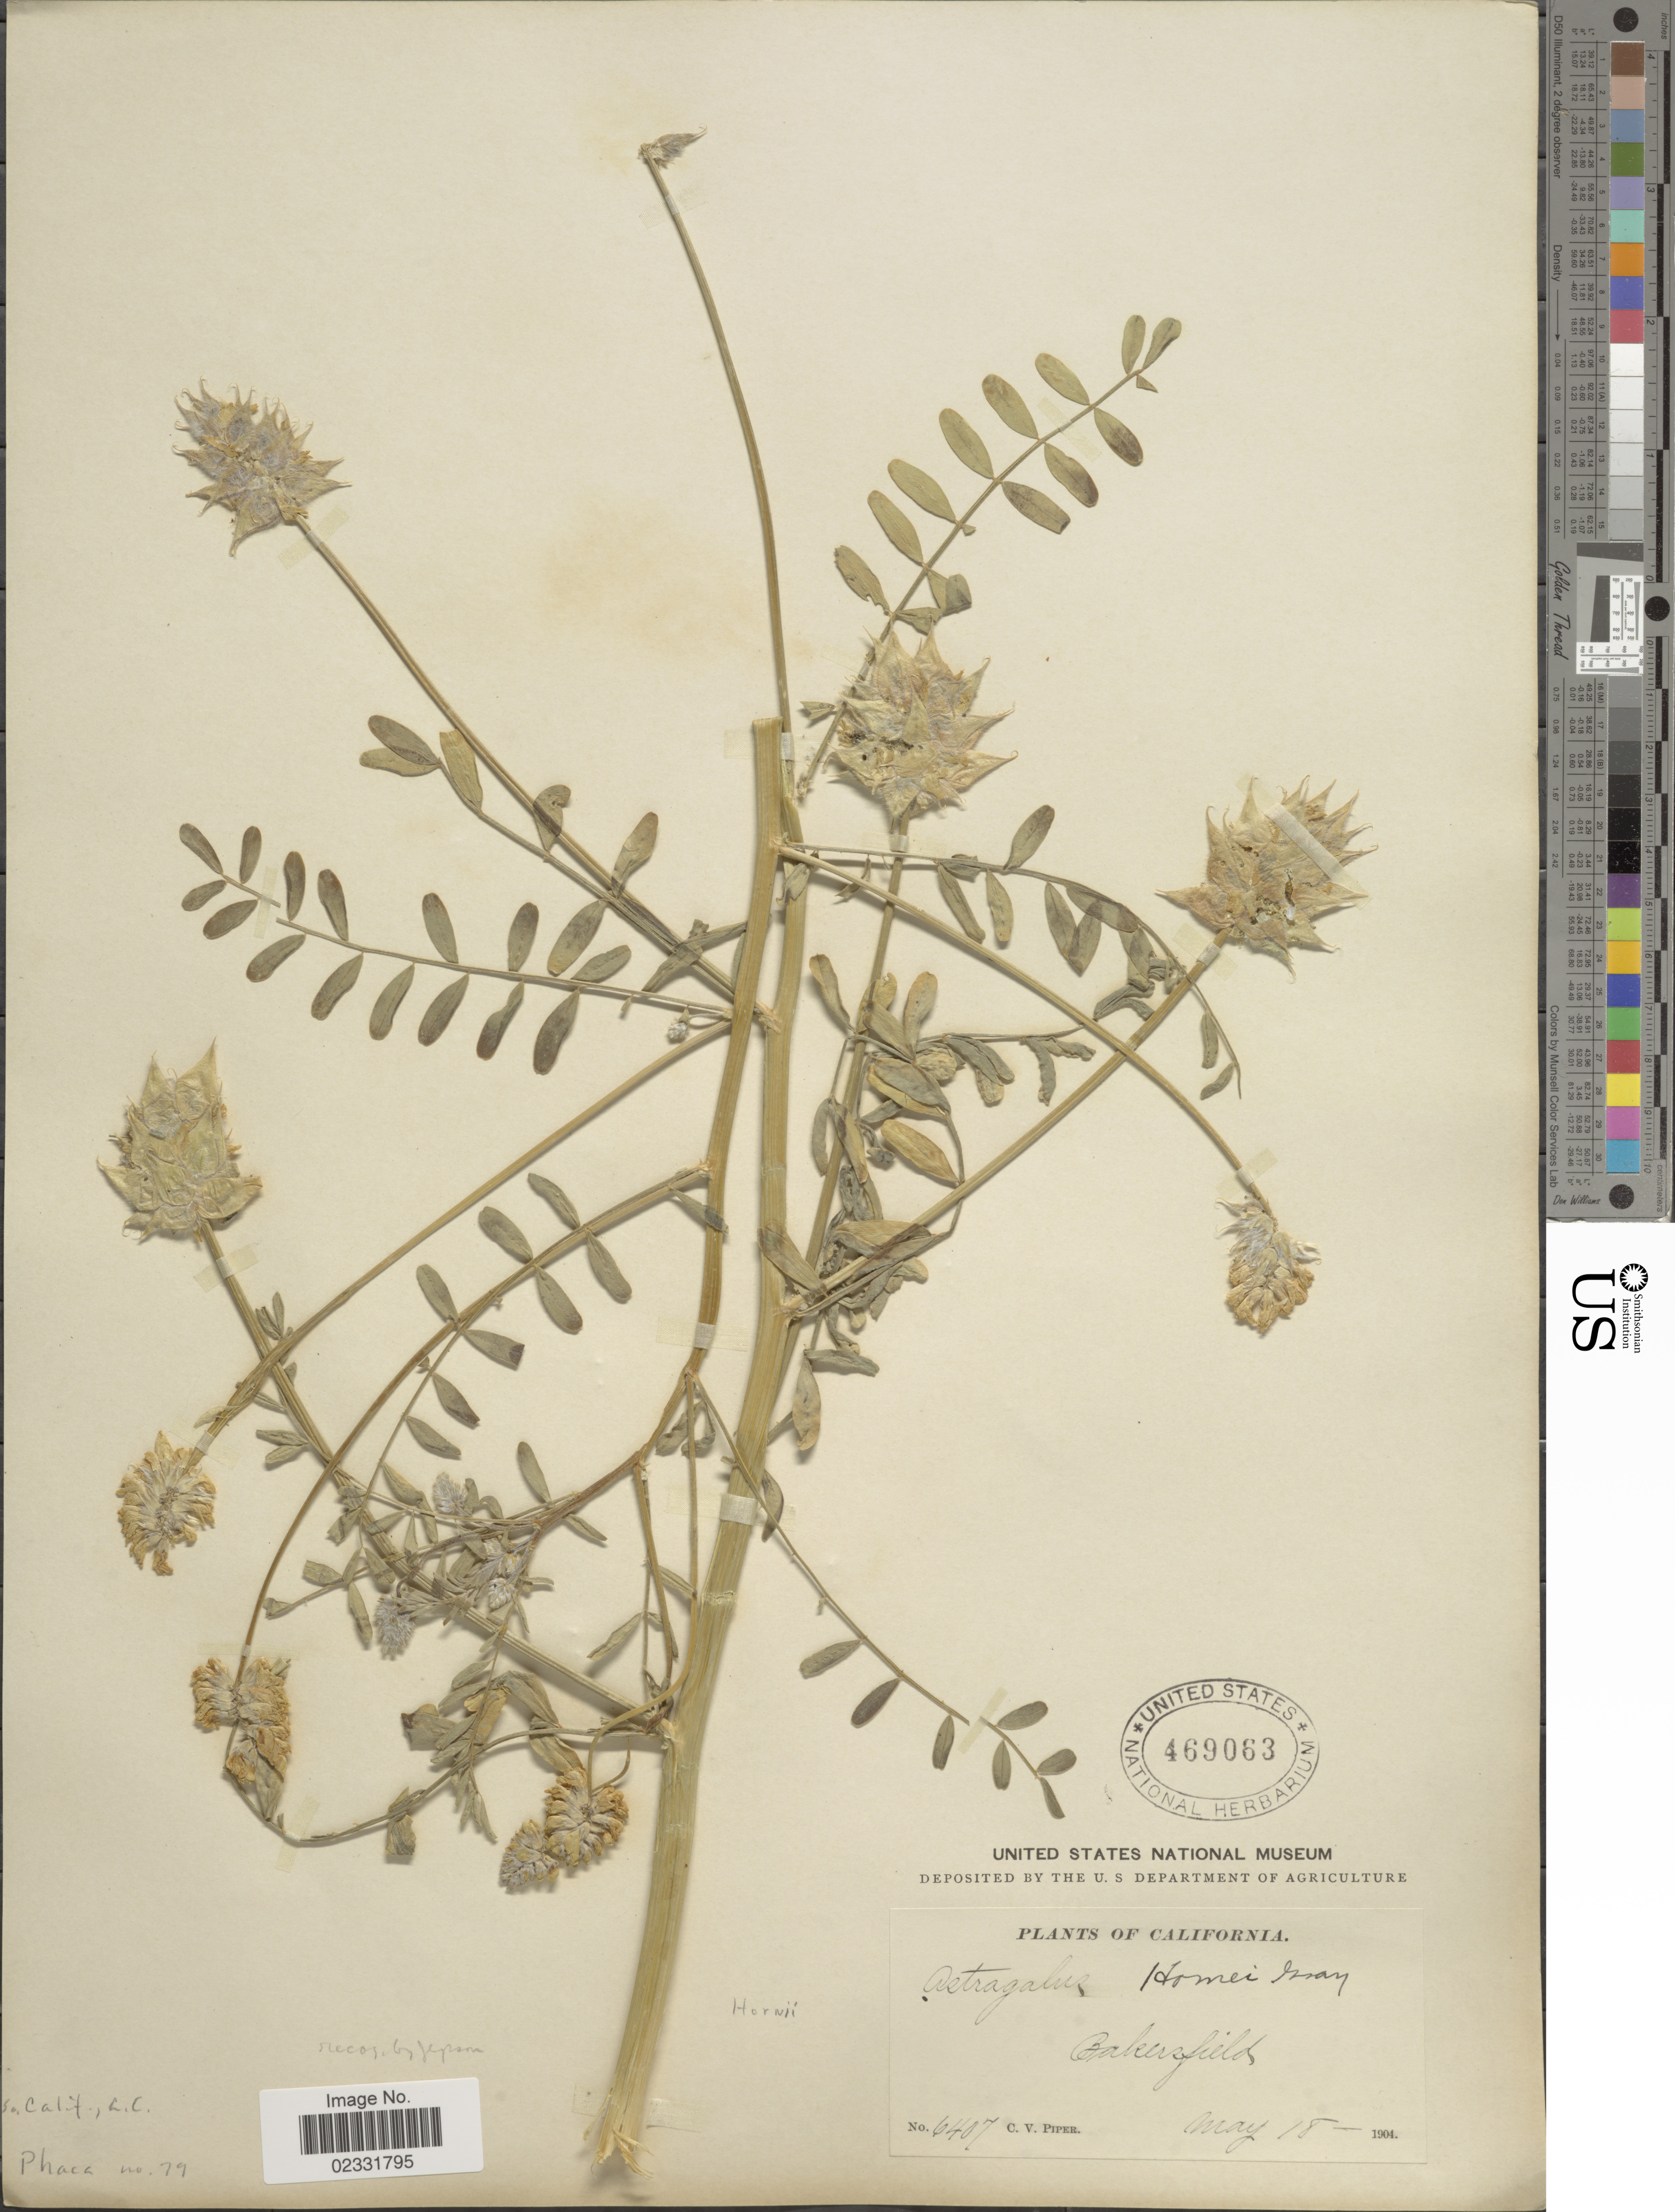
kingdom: Plantae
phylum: Tracheophyta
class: Magnoliopsida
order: Fabales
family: Fabaceae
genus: Astragalus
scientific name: Astragalus hornii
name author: A. Gray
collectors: C. V. Piper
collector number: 6407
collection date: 1904-05-15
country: United States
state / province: California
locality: Bakersfield.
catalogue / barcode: US 469063